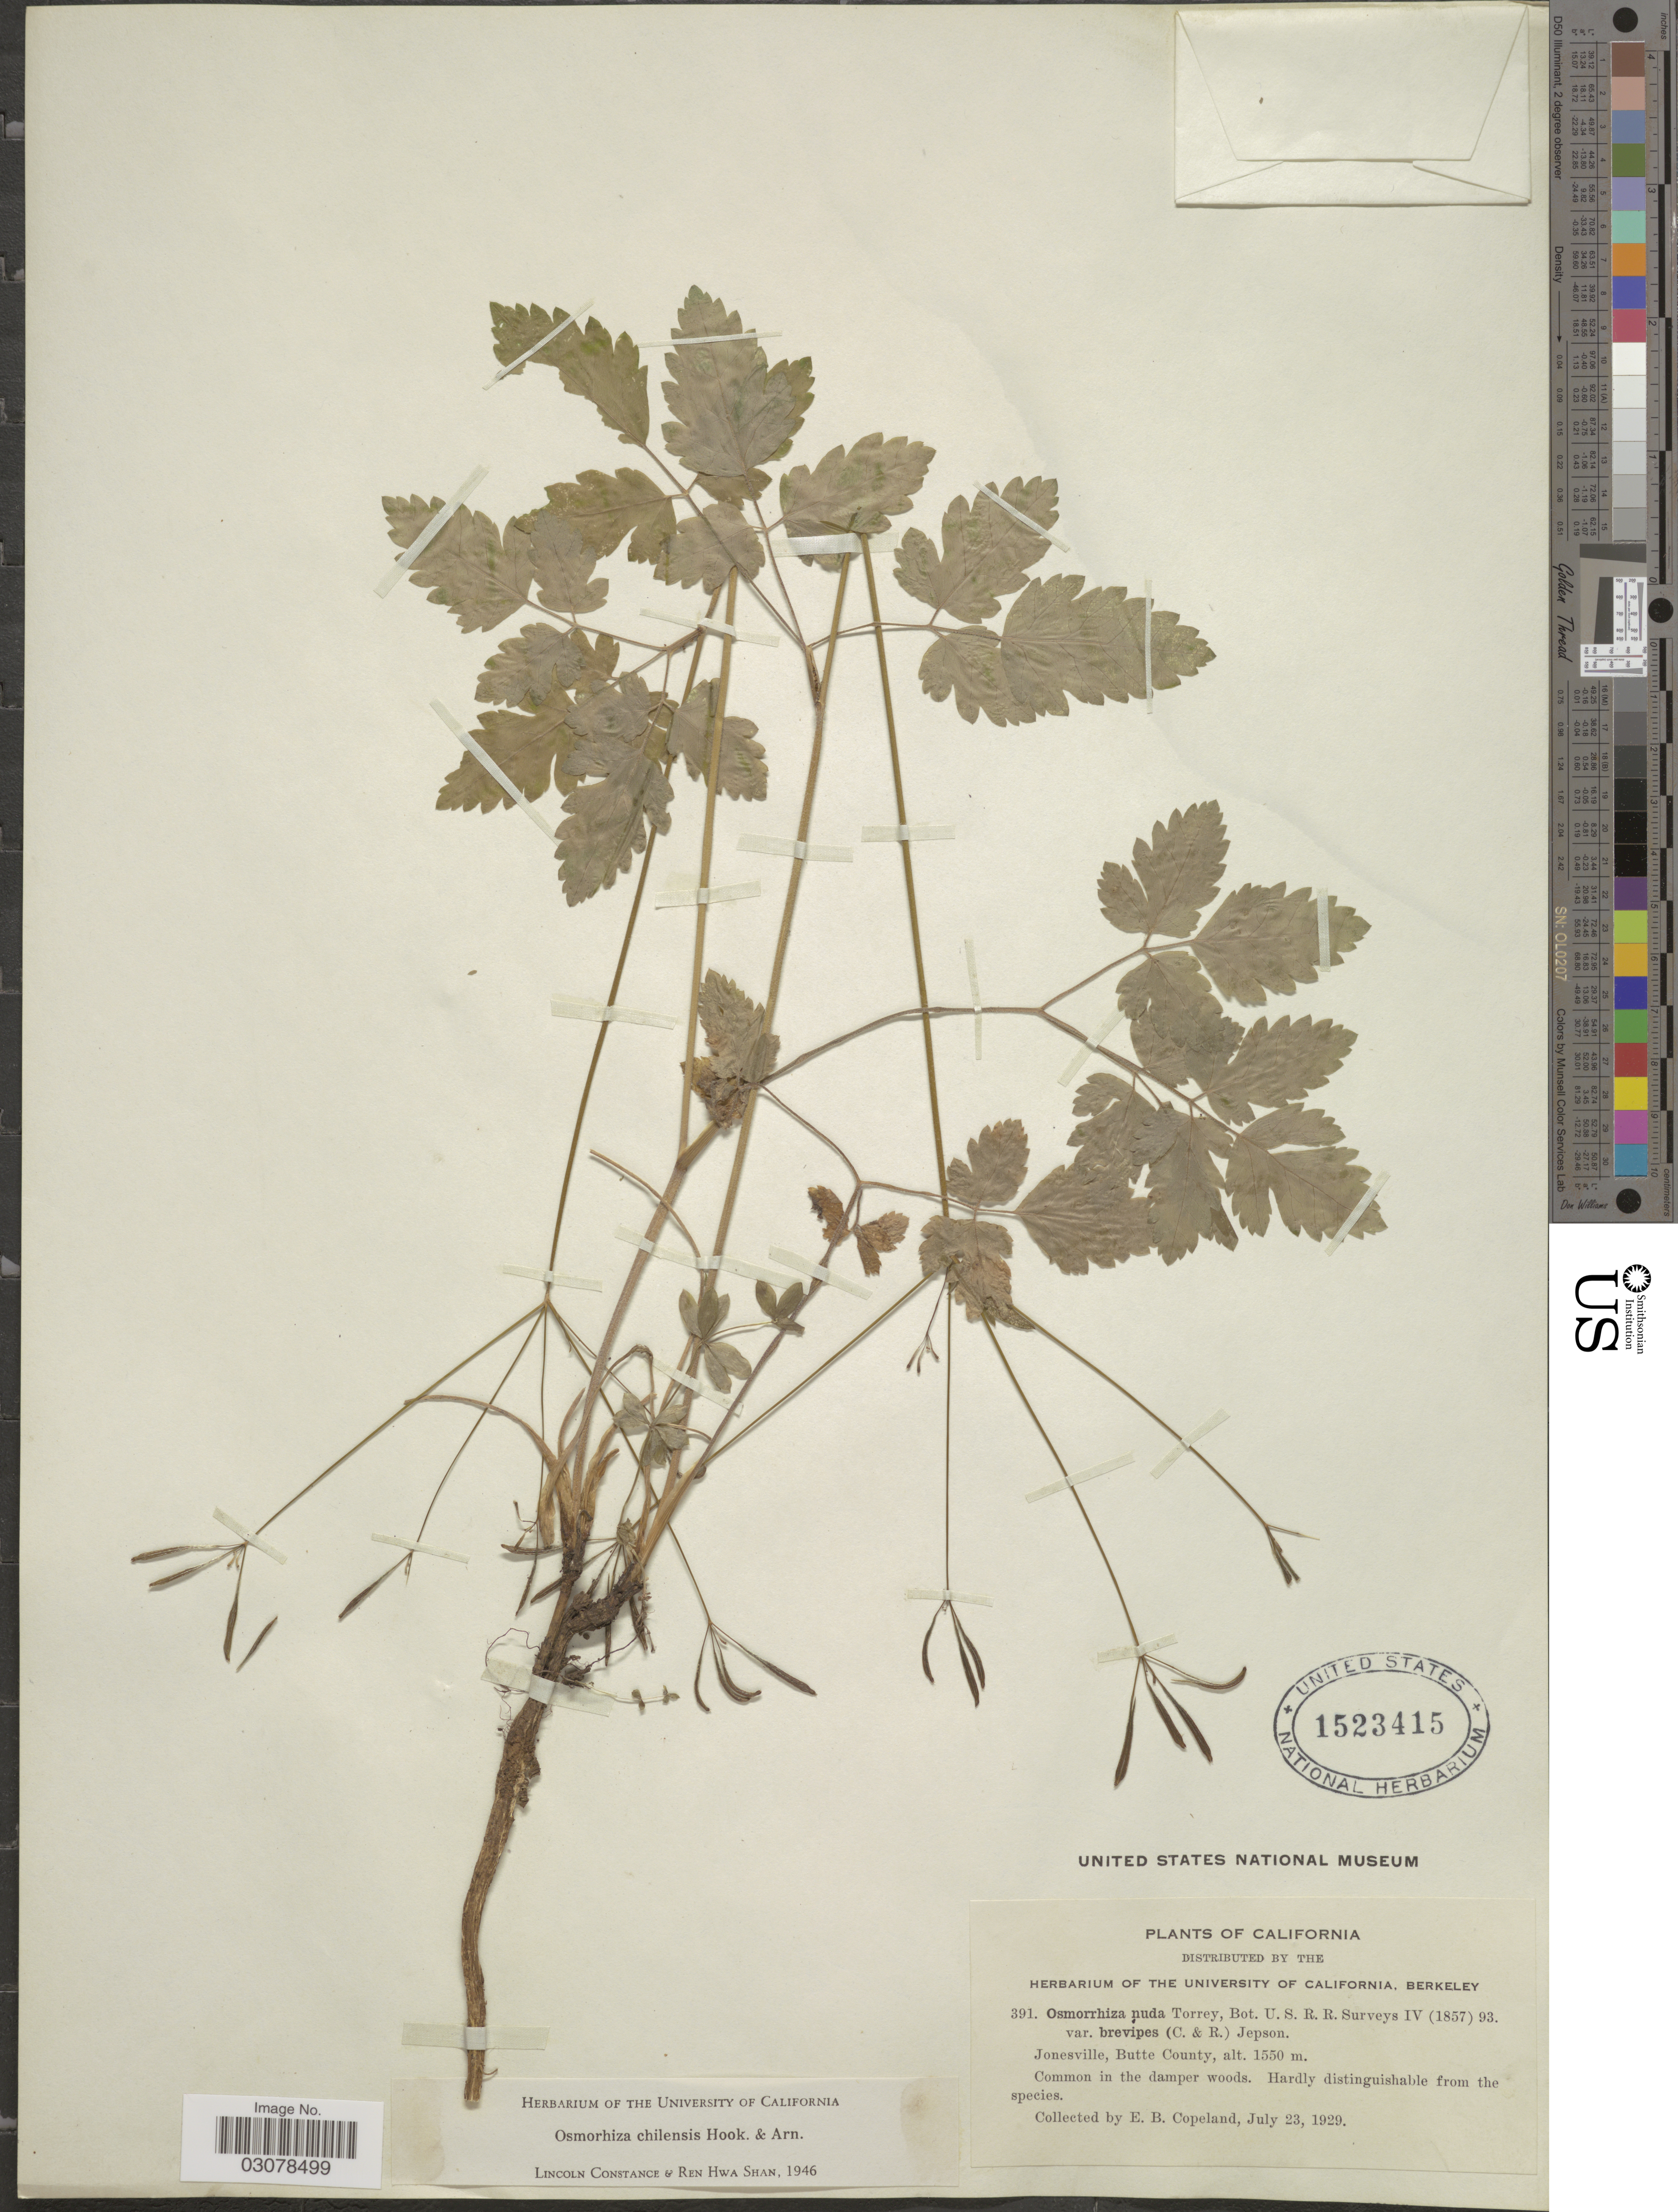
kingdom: Plantae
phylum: Tracheophyta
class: Magnoliopsida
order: Apiales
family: Apiaceae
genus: Osmorhiza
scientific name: Osmorhiza chilensis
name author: Hook. & Arn.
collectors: E. B. Copeland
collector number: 391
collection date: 1929-07-23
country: United States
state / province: California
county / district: Butte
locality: Jonesville, Butte County.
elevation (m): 1550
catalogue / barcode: US 1523415